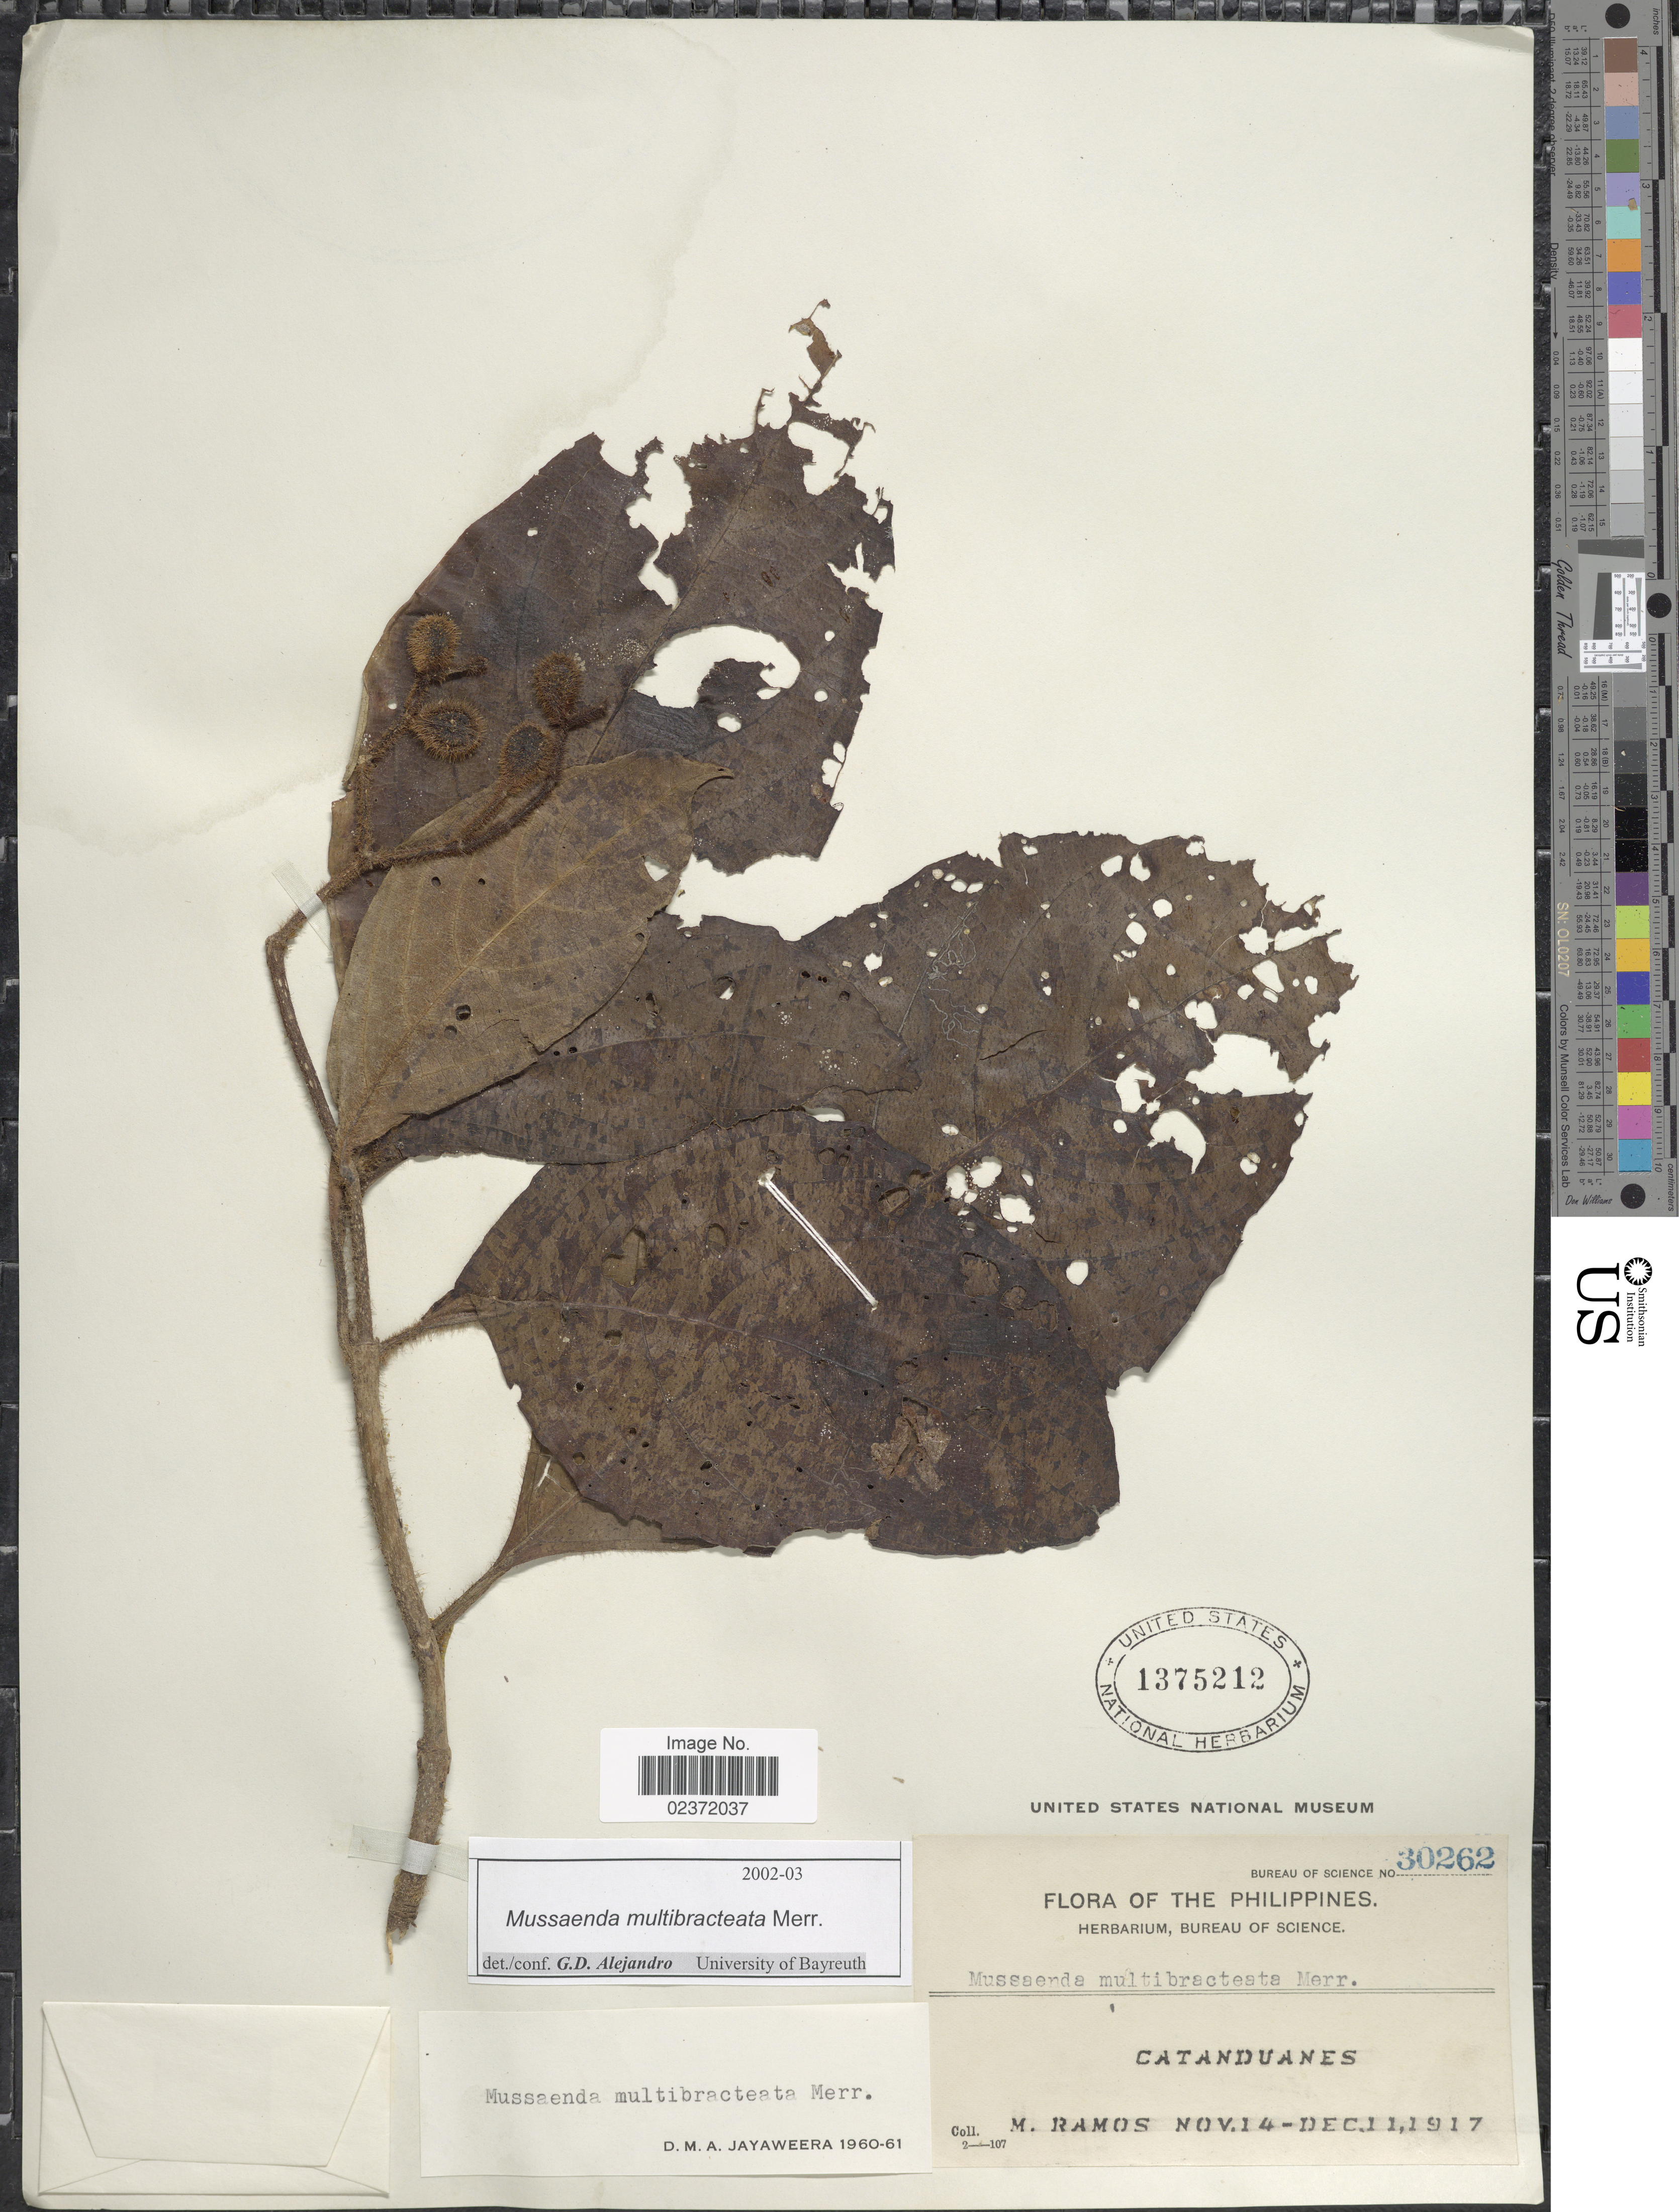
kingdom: Plantae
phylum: Tracheophyta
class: Magnoliopsida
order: Gentianales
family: Rubiaceae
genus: Mussaenda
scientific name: Mussaenda multibracteata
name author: Merr.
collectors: M. Ramos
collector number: Bureau of Science 30262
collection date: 1917-11-14/1917-12-11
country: Philippines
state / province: Bicol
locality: Catanduanes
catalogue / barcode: US 1375212